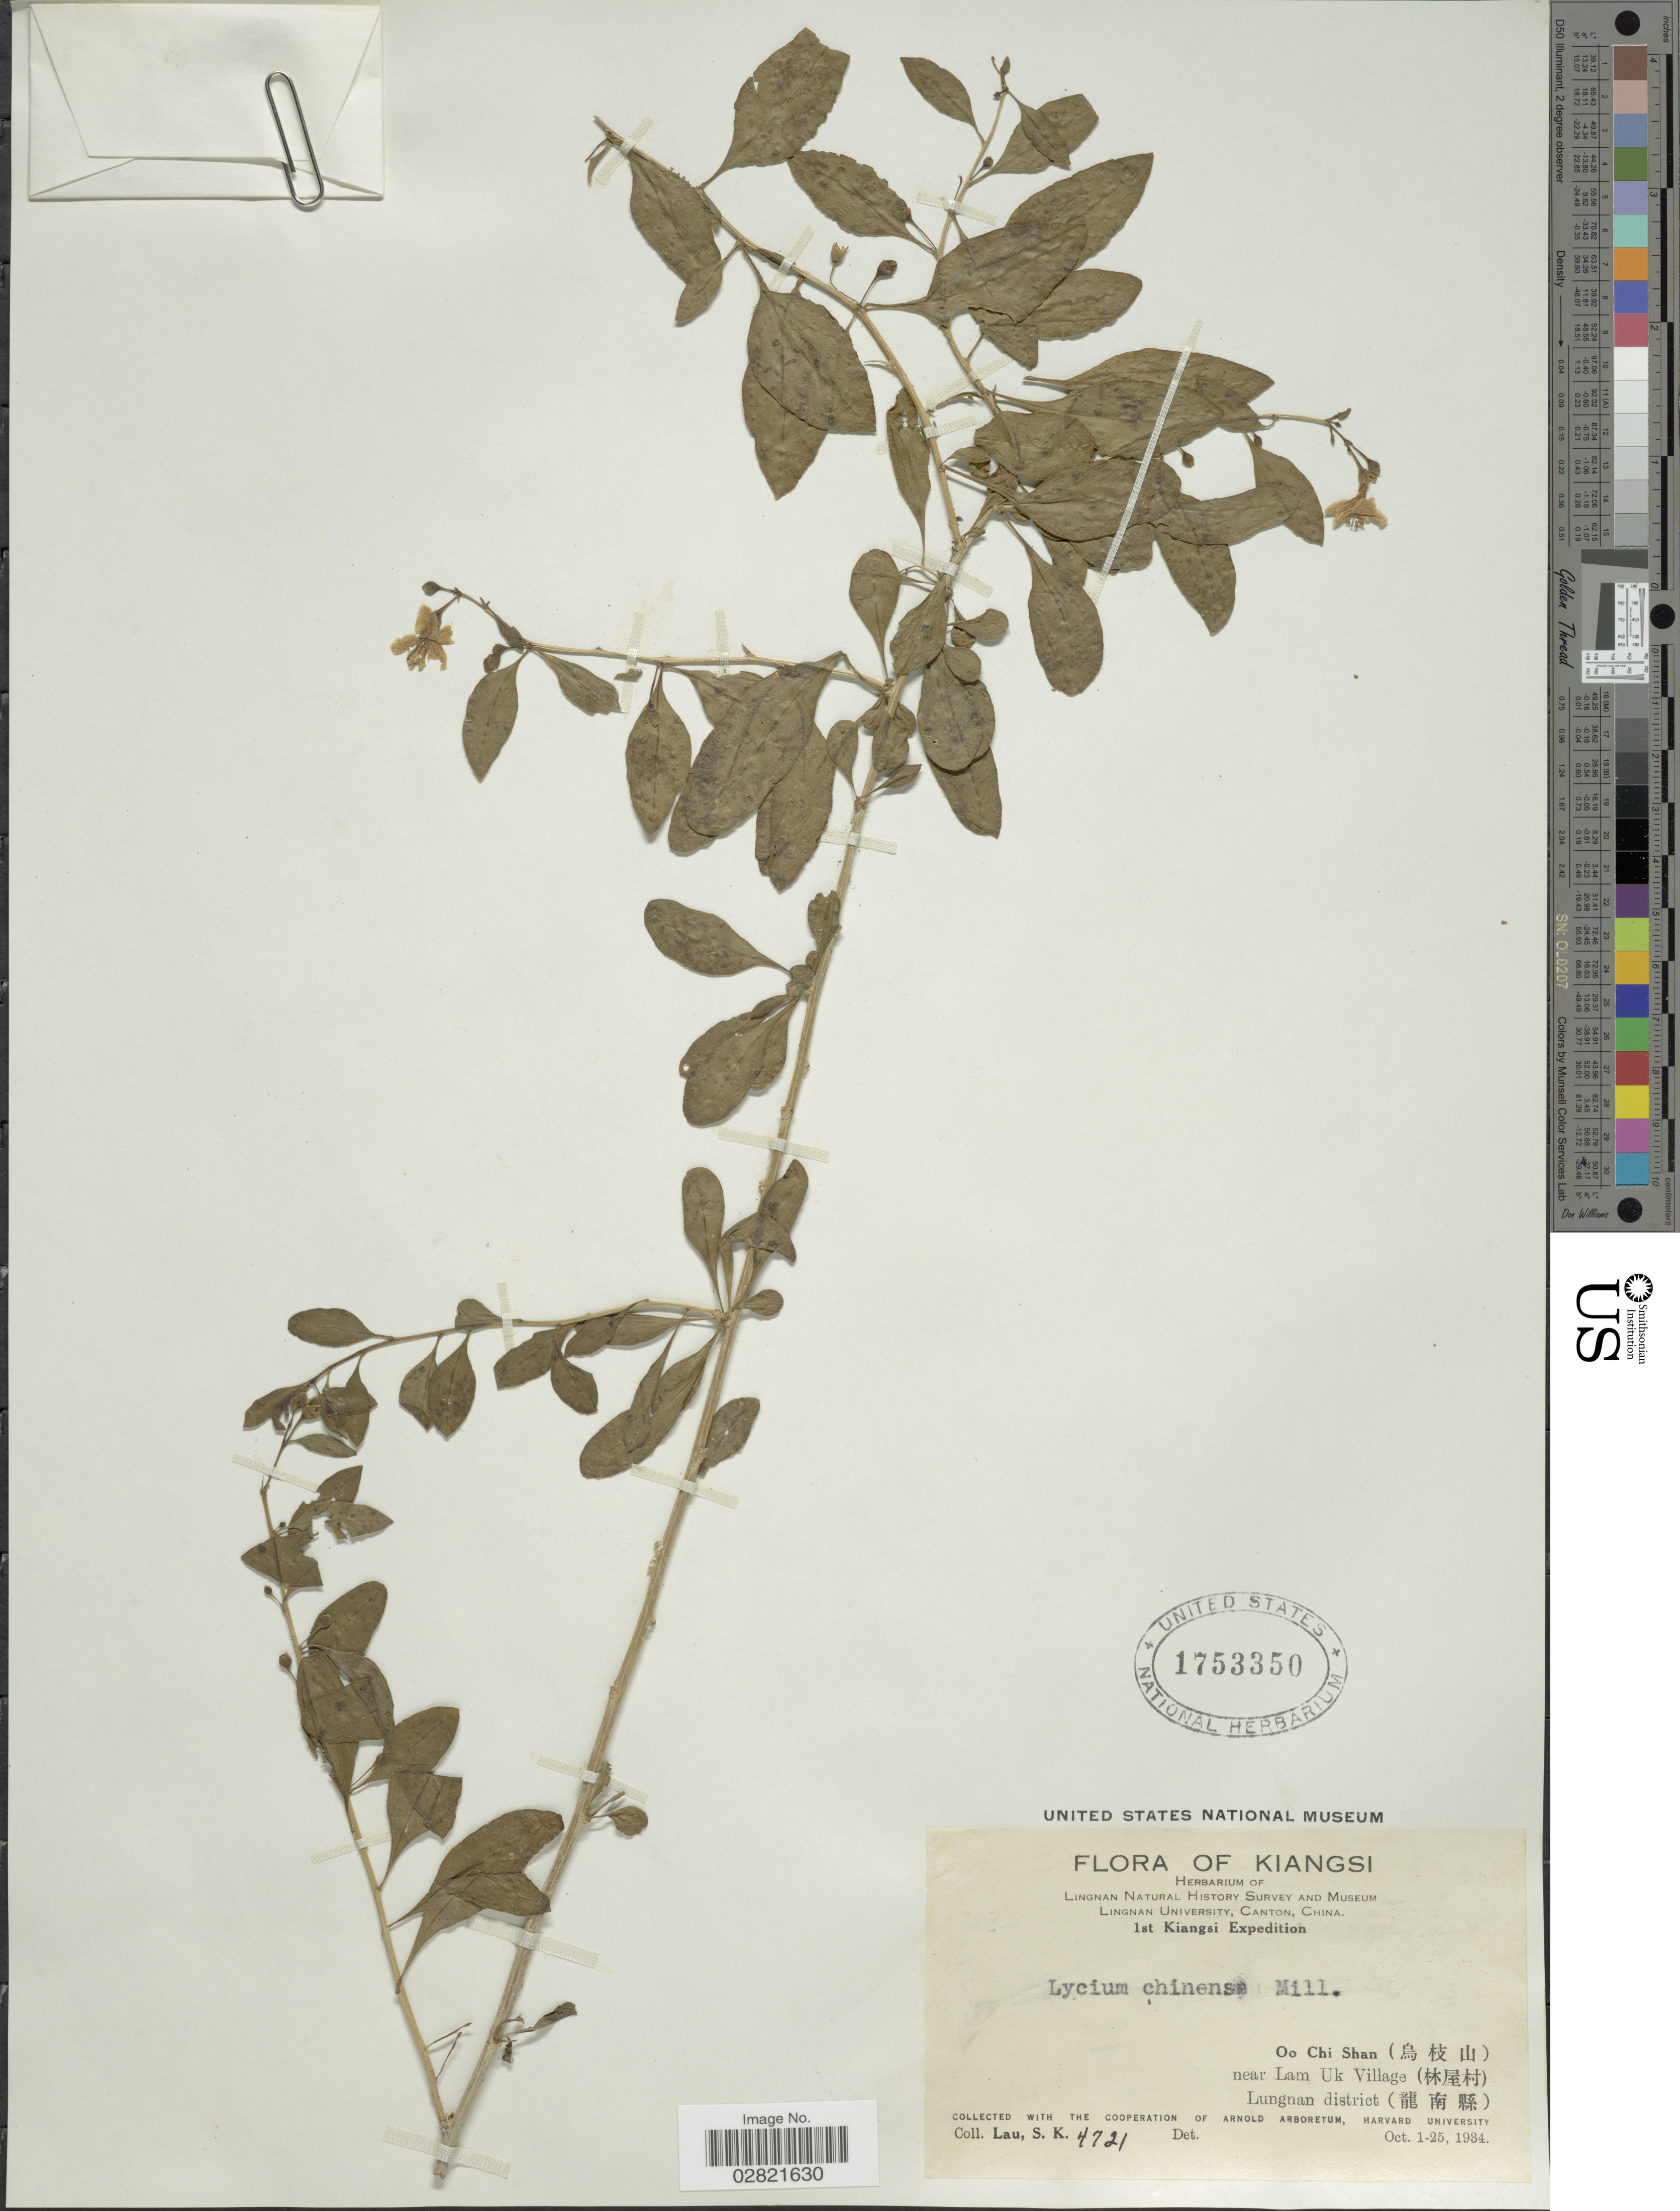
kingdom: Plantae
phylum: Tracheophyta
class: Magnoliopsida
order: Solanales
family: Solanaceae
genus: Lycium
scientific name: Lycium chinense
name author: Mill.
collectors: S. K. Lau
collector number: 4721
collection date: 1934-10-01/1934-10-25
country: China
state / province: Jiangxi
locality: Kiangsi. Oo Chi Shan (X) near Lam Uk Village (X). Lungnan district (X).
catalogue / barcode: US 1753350